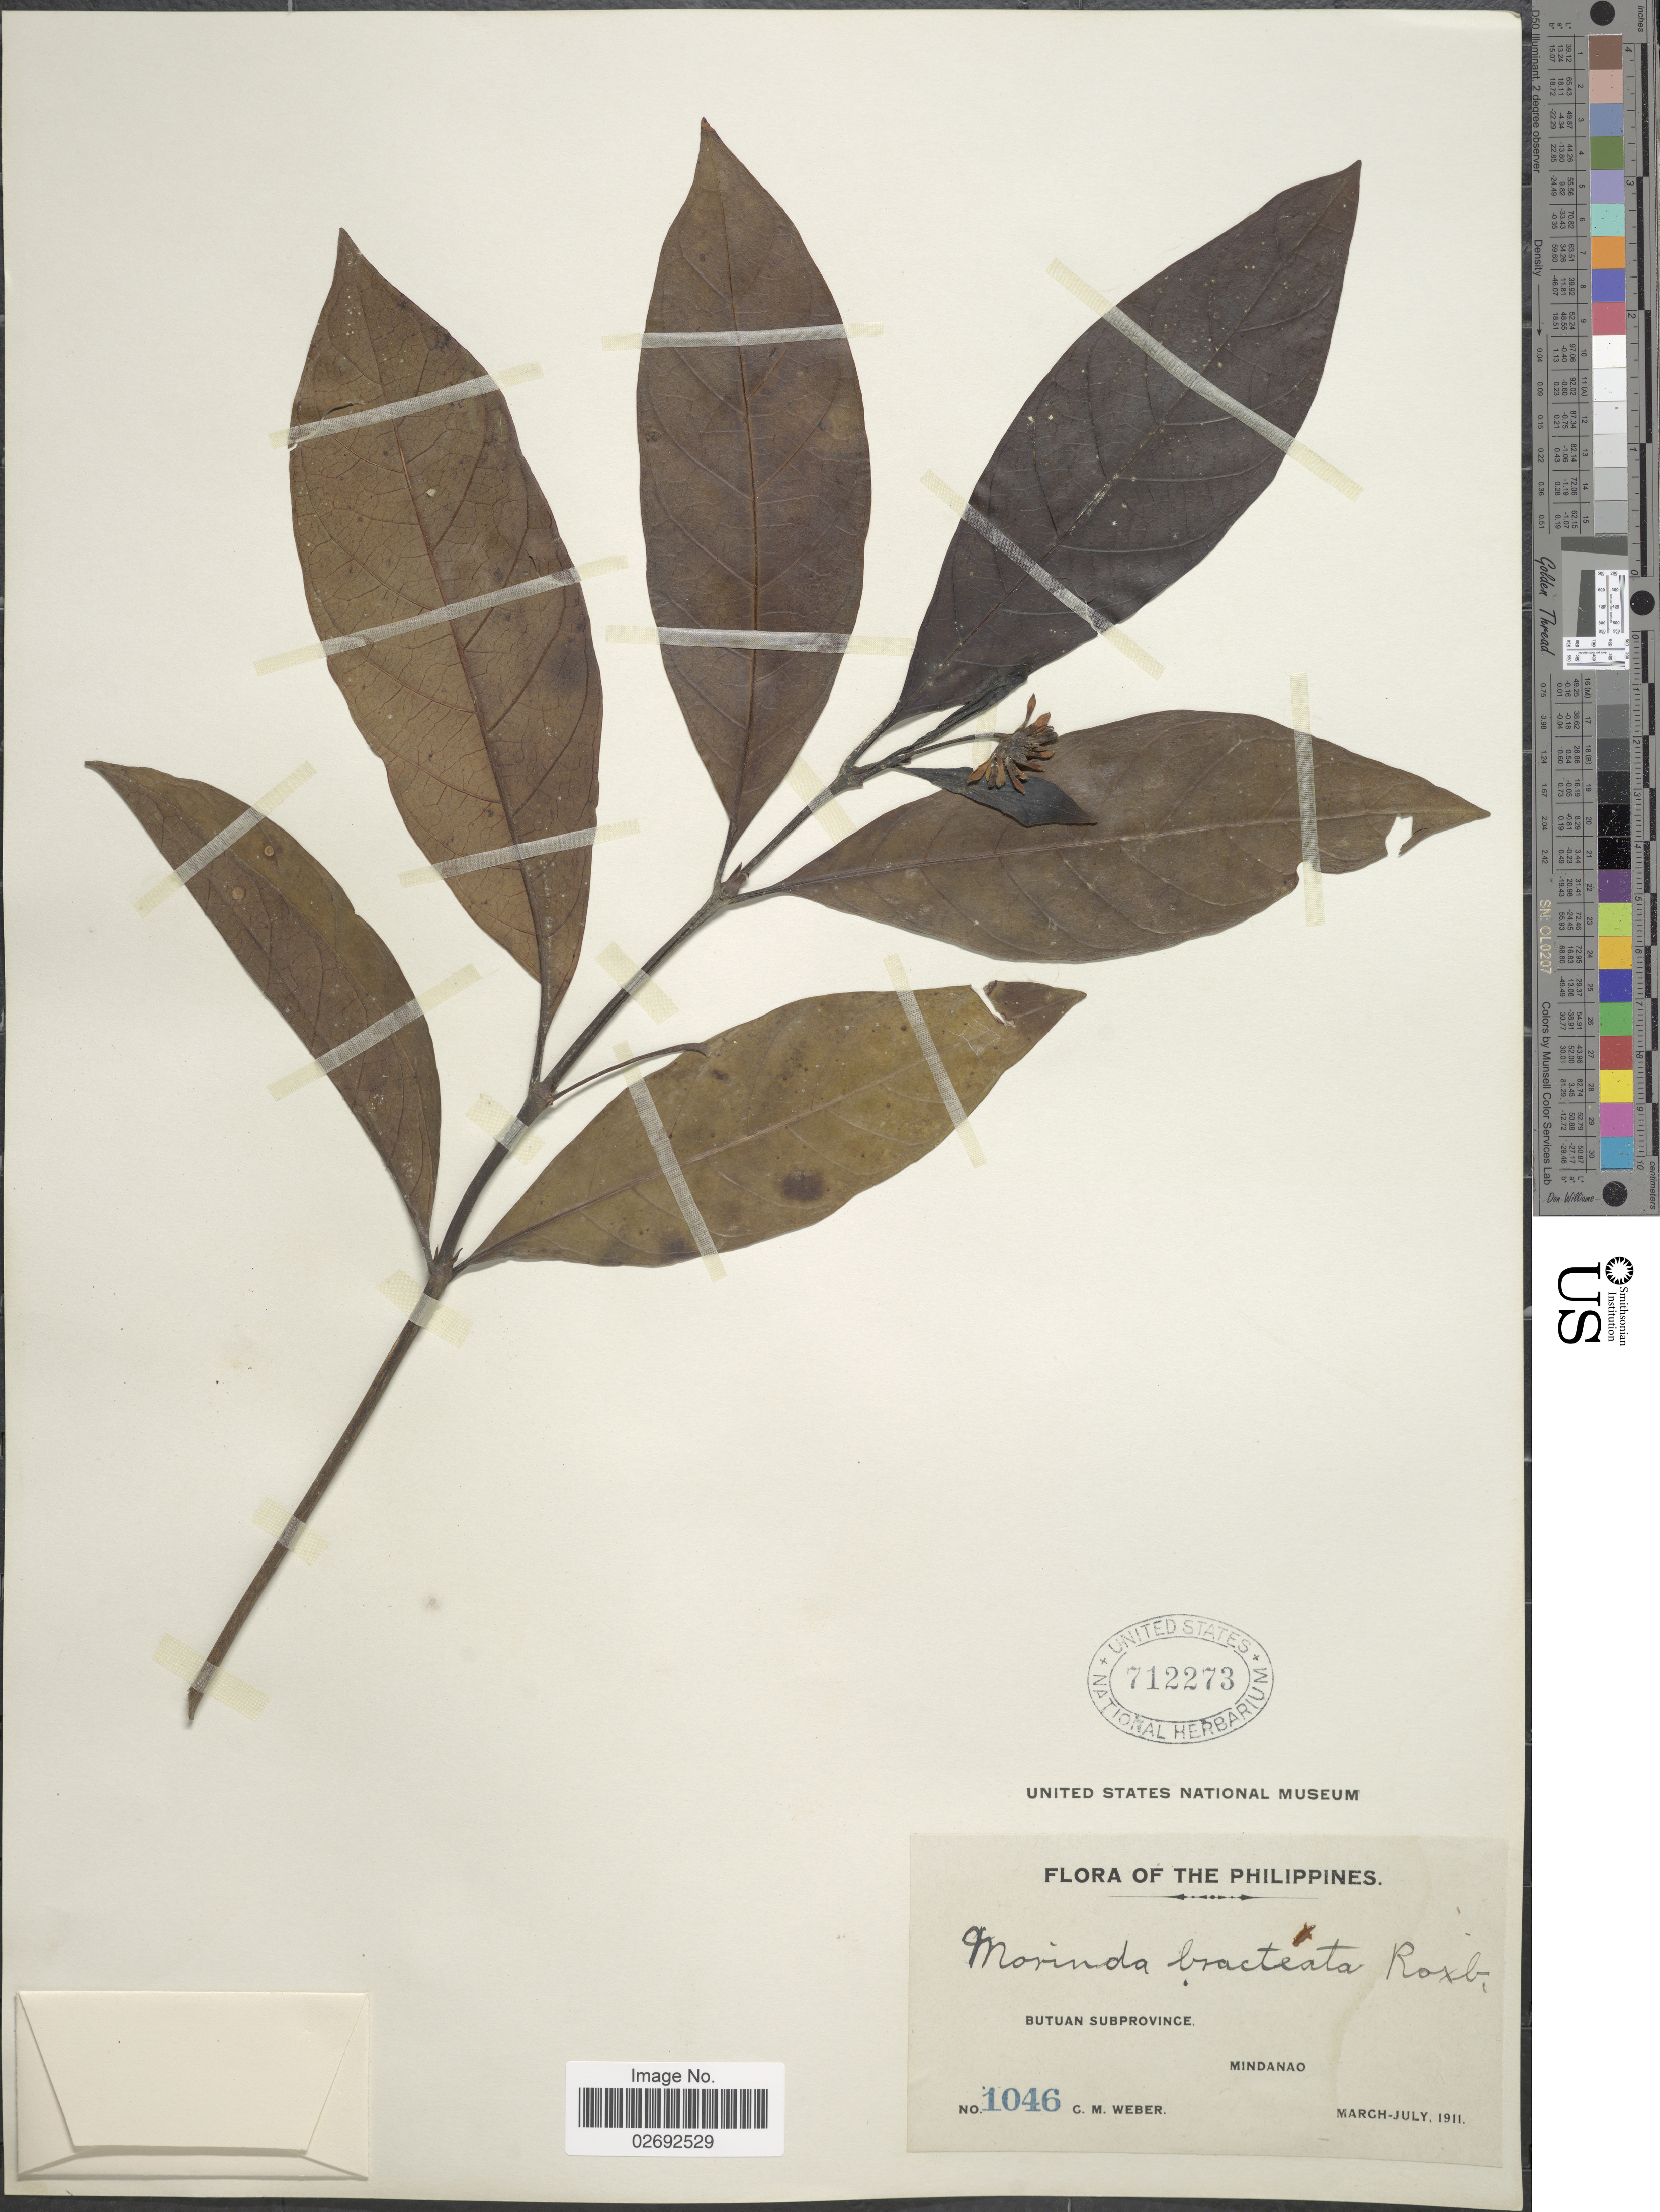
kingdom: Plantae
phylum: Tracheophyta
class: Magnoliopsida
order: Gentianales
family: Rubiaceae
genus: Morinda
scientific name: Morinda bracteata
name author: Roxb.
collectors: C. M. Weber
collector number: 1046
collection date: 1911-03/1911-07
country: Philippines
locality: Butuan Subprovince. Mindanao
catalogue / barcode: US 712273